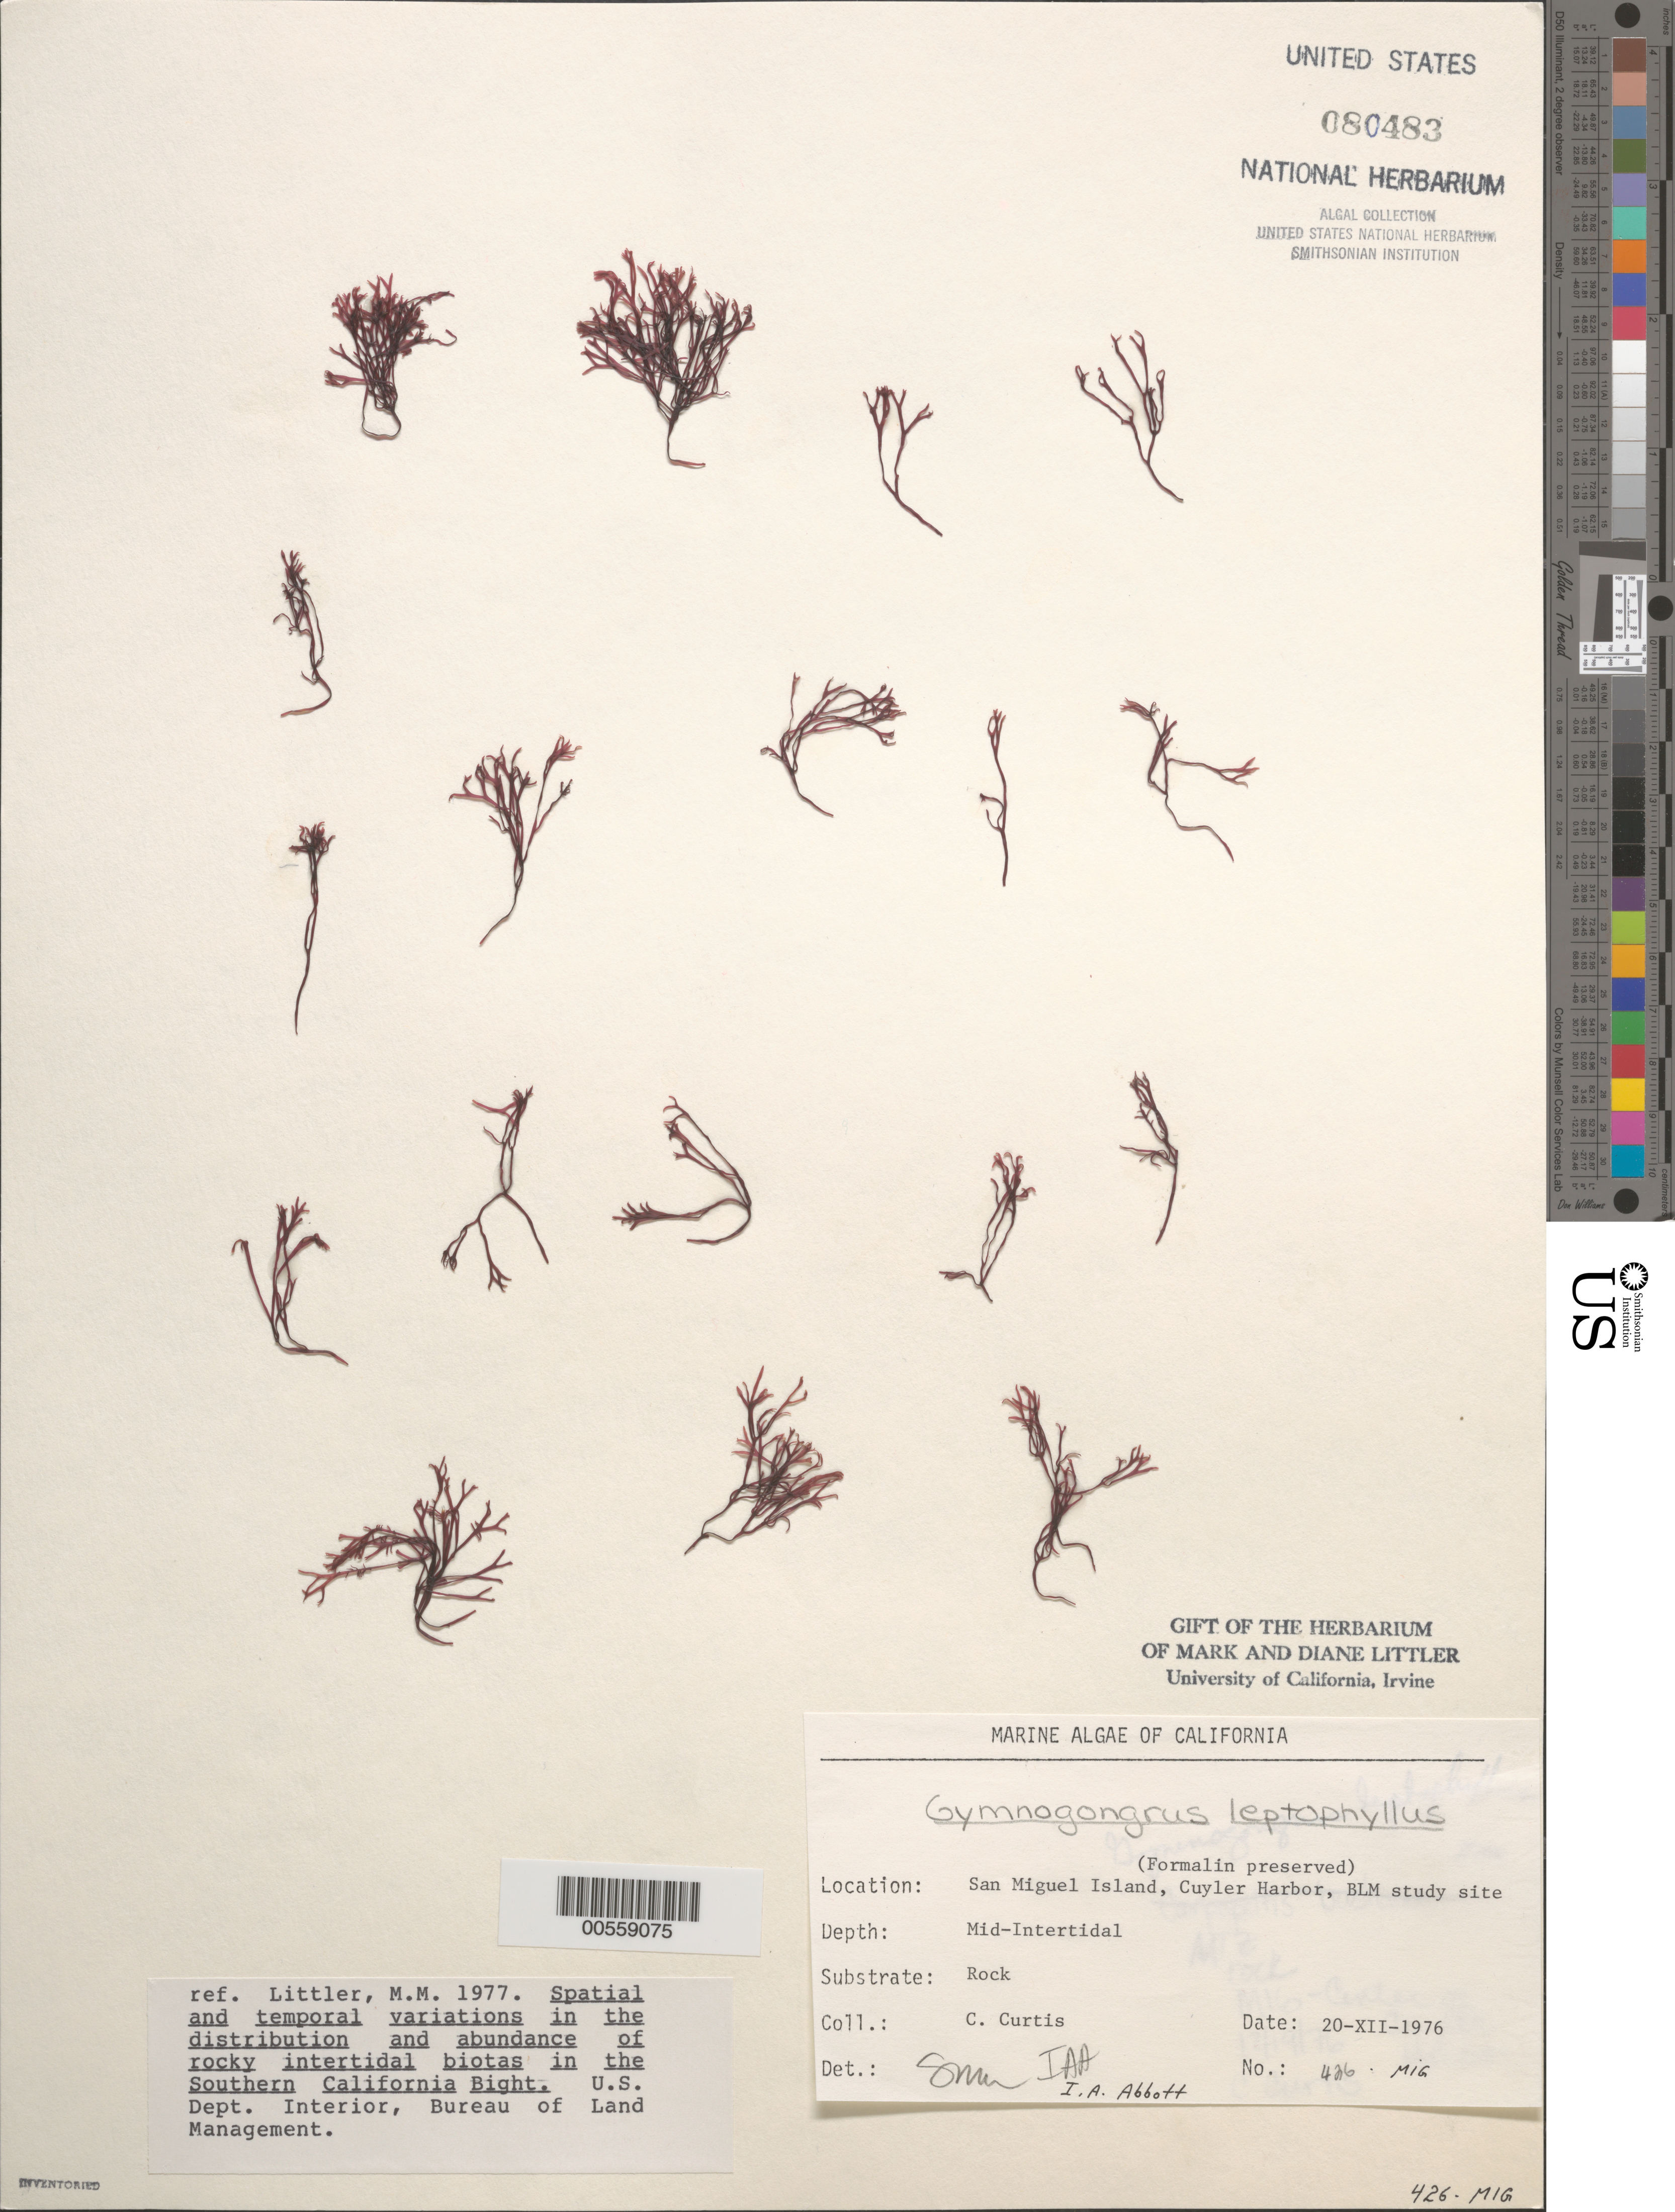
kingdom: Plantae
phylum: Rhodophyta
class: Florideophyceae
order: Gigartinales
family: Phyllophoraceae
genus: Besa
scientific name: Besa leptophylla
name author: (J. Agardh) M.S.Calderon & K.A. Miller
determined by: Algae name updating Project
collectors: C. Curtis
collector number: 426-MIG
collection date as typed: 20 Dec 1976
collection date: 1976-12-20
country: United States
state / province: California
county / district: Santa Barbara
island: San Miguel Island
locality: Cuyler Harbor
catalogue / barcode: US 80483